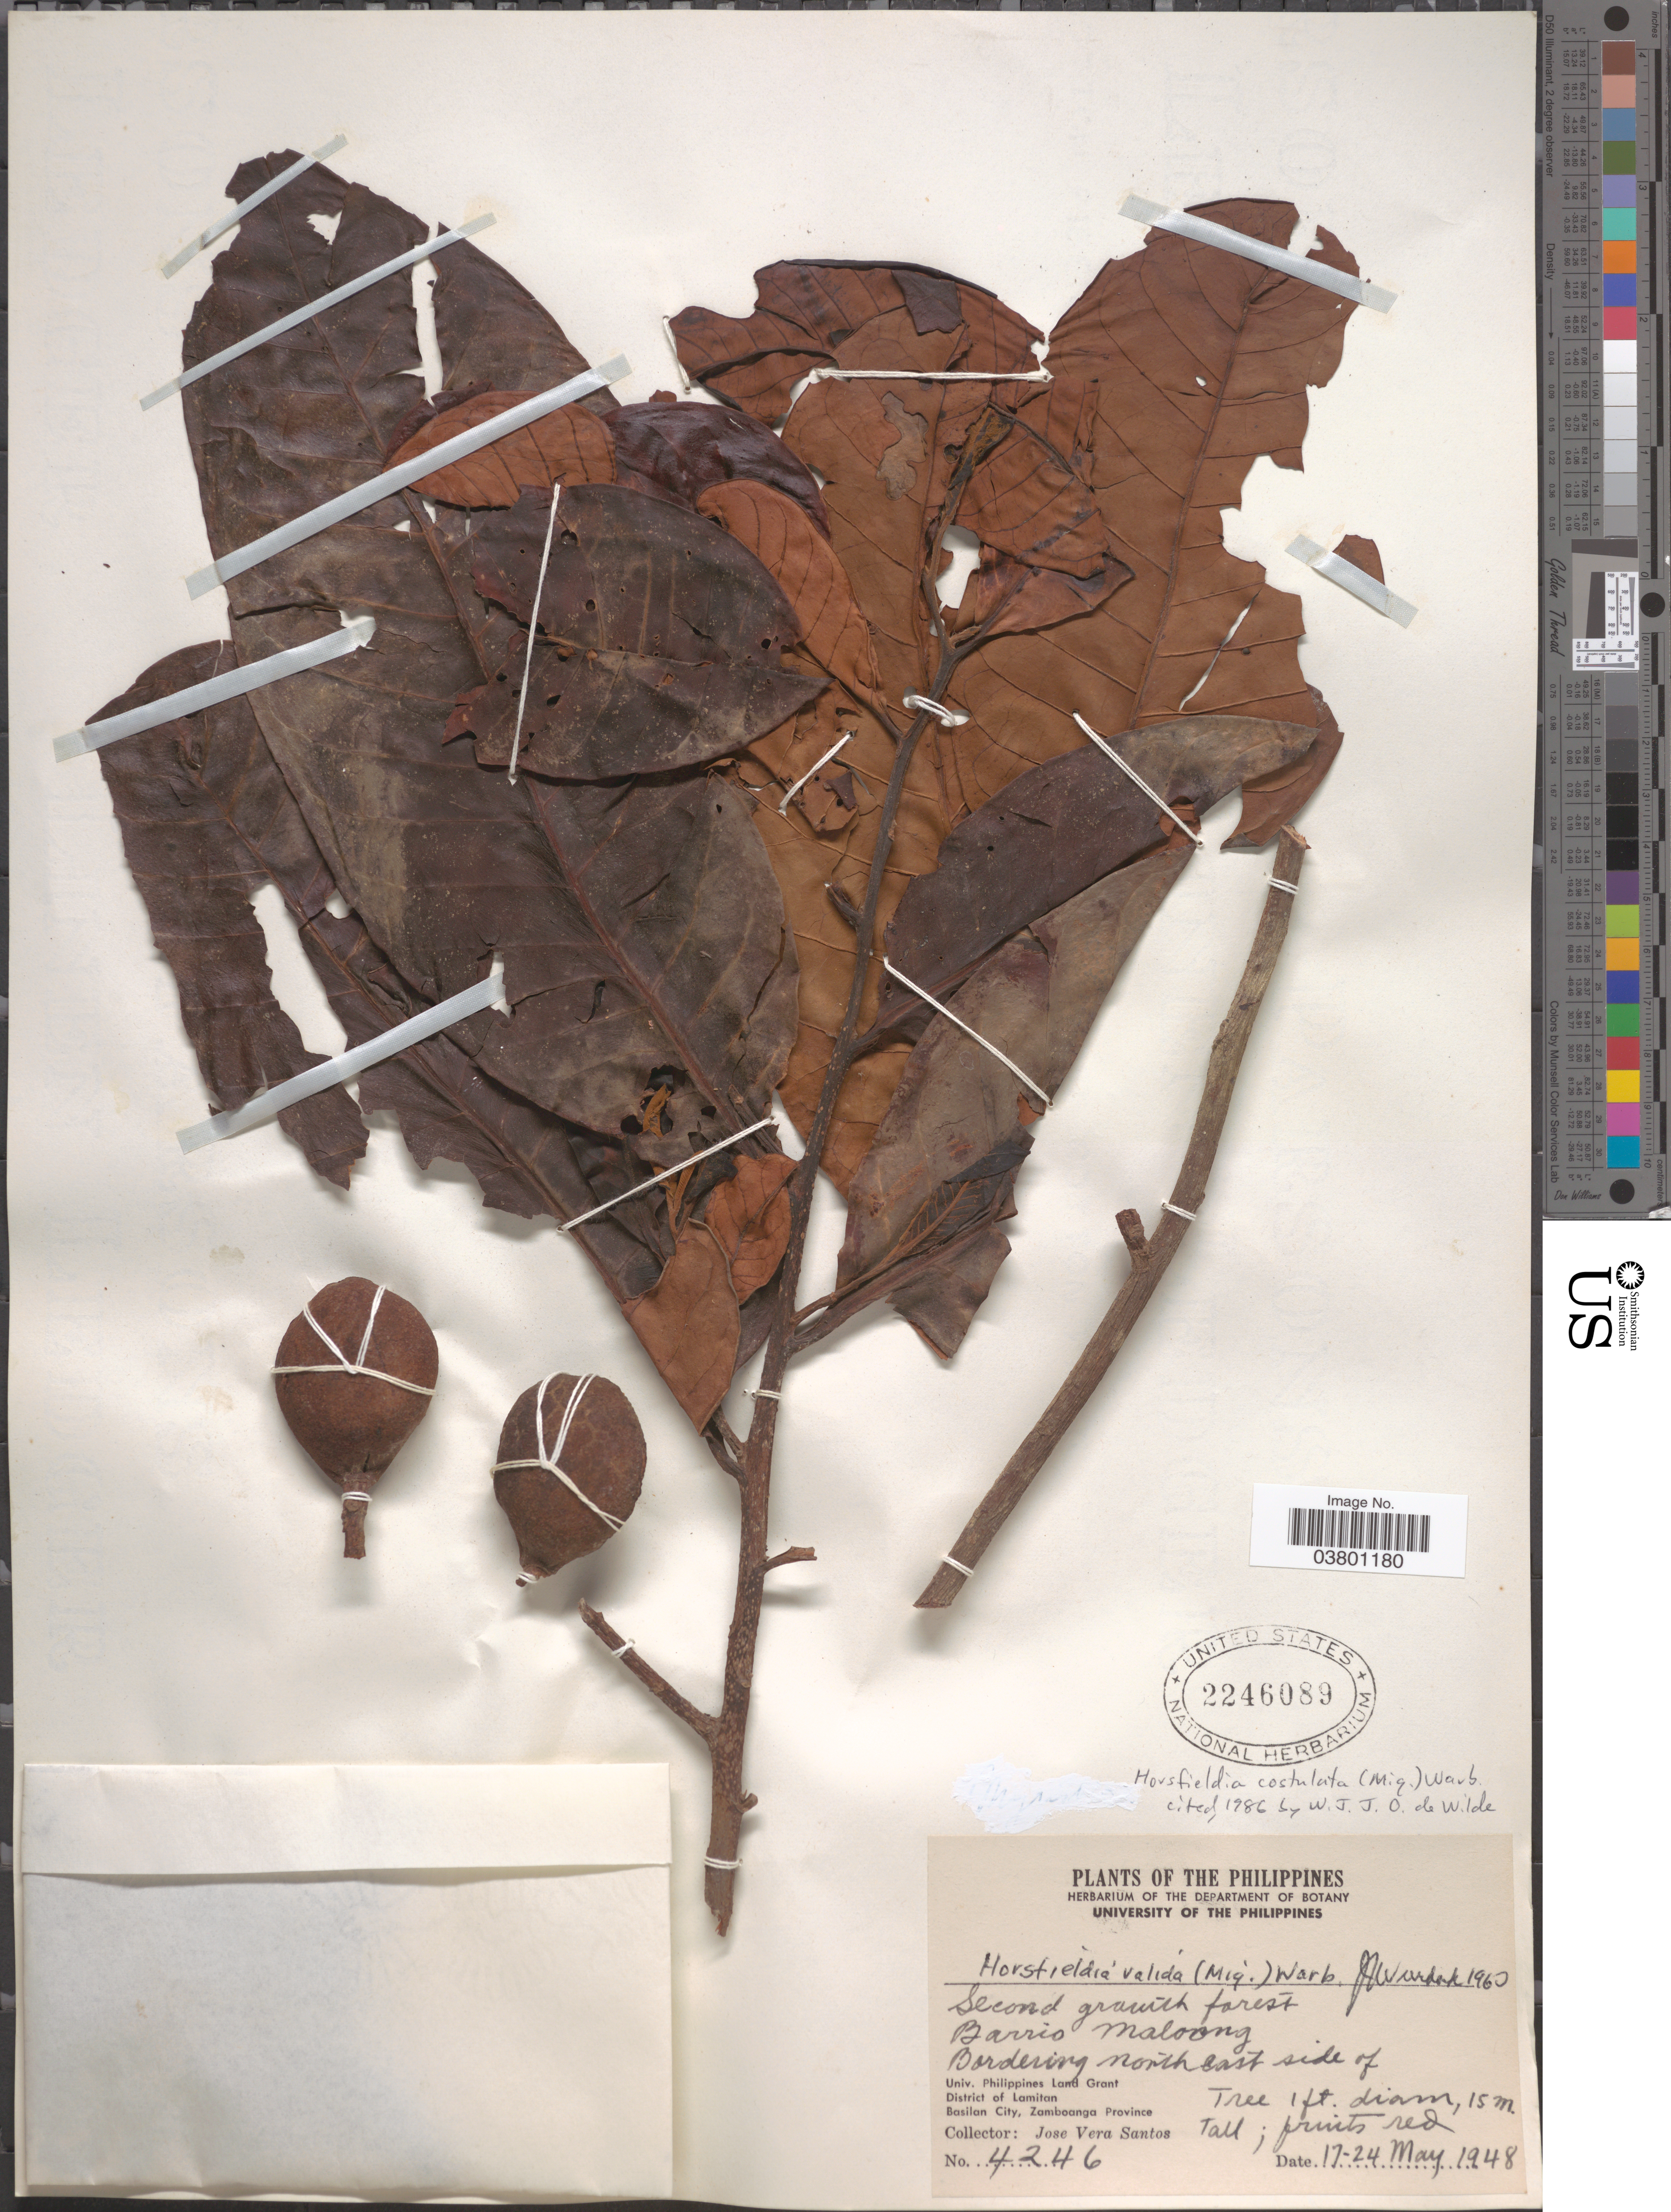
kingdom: Plantae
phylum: Tracheophyta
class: Magnoliopsida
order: Magnoliales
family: Myristicaceae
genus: Horsfieldia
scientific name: Horsfieldia costulata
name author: (Miq.) Warb.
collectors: J. Santos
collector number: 4246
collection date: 1948-05-17/1948-05-24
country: Philippines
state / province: Muslim Mindanao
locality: Barrio Maloong. Bordering northeast side of Univ. Philippines Land Grant. District of Lamitan. Basilan City, Zamboanga Province.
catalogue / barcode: US 2246089